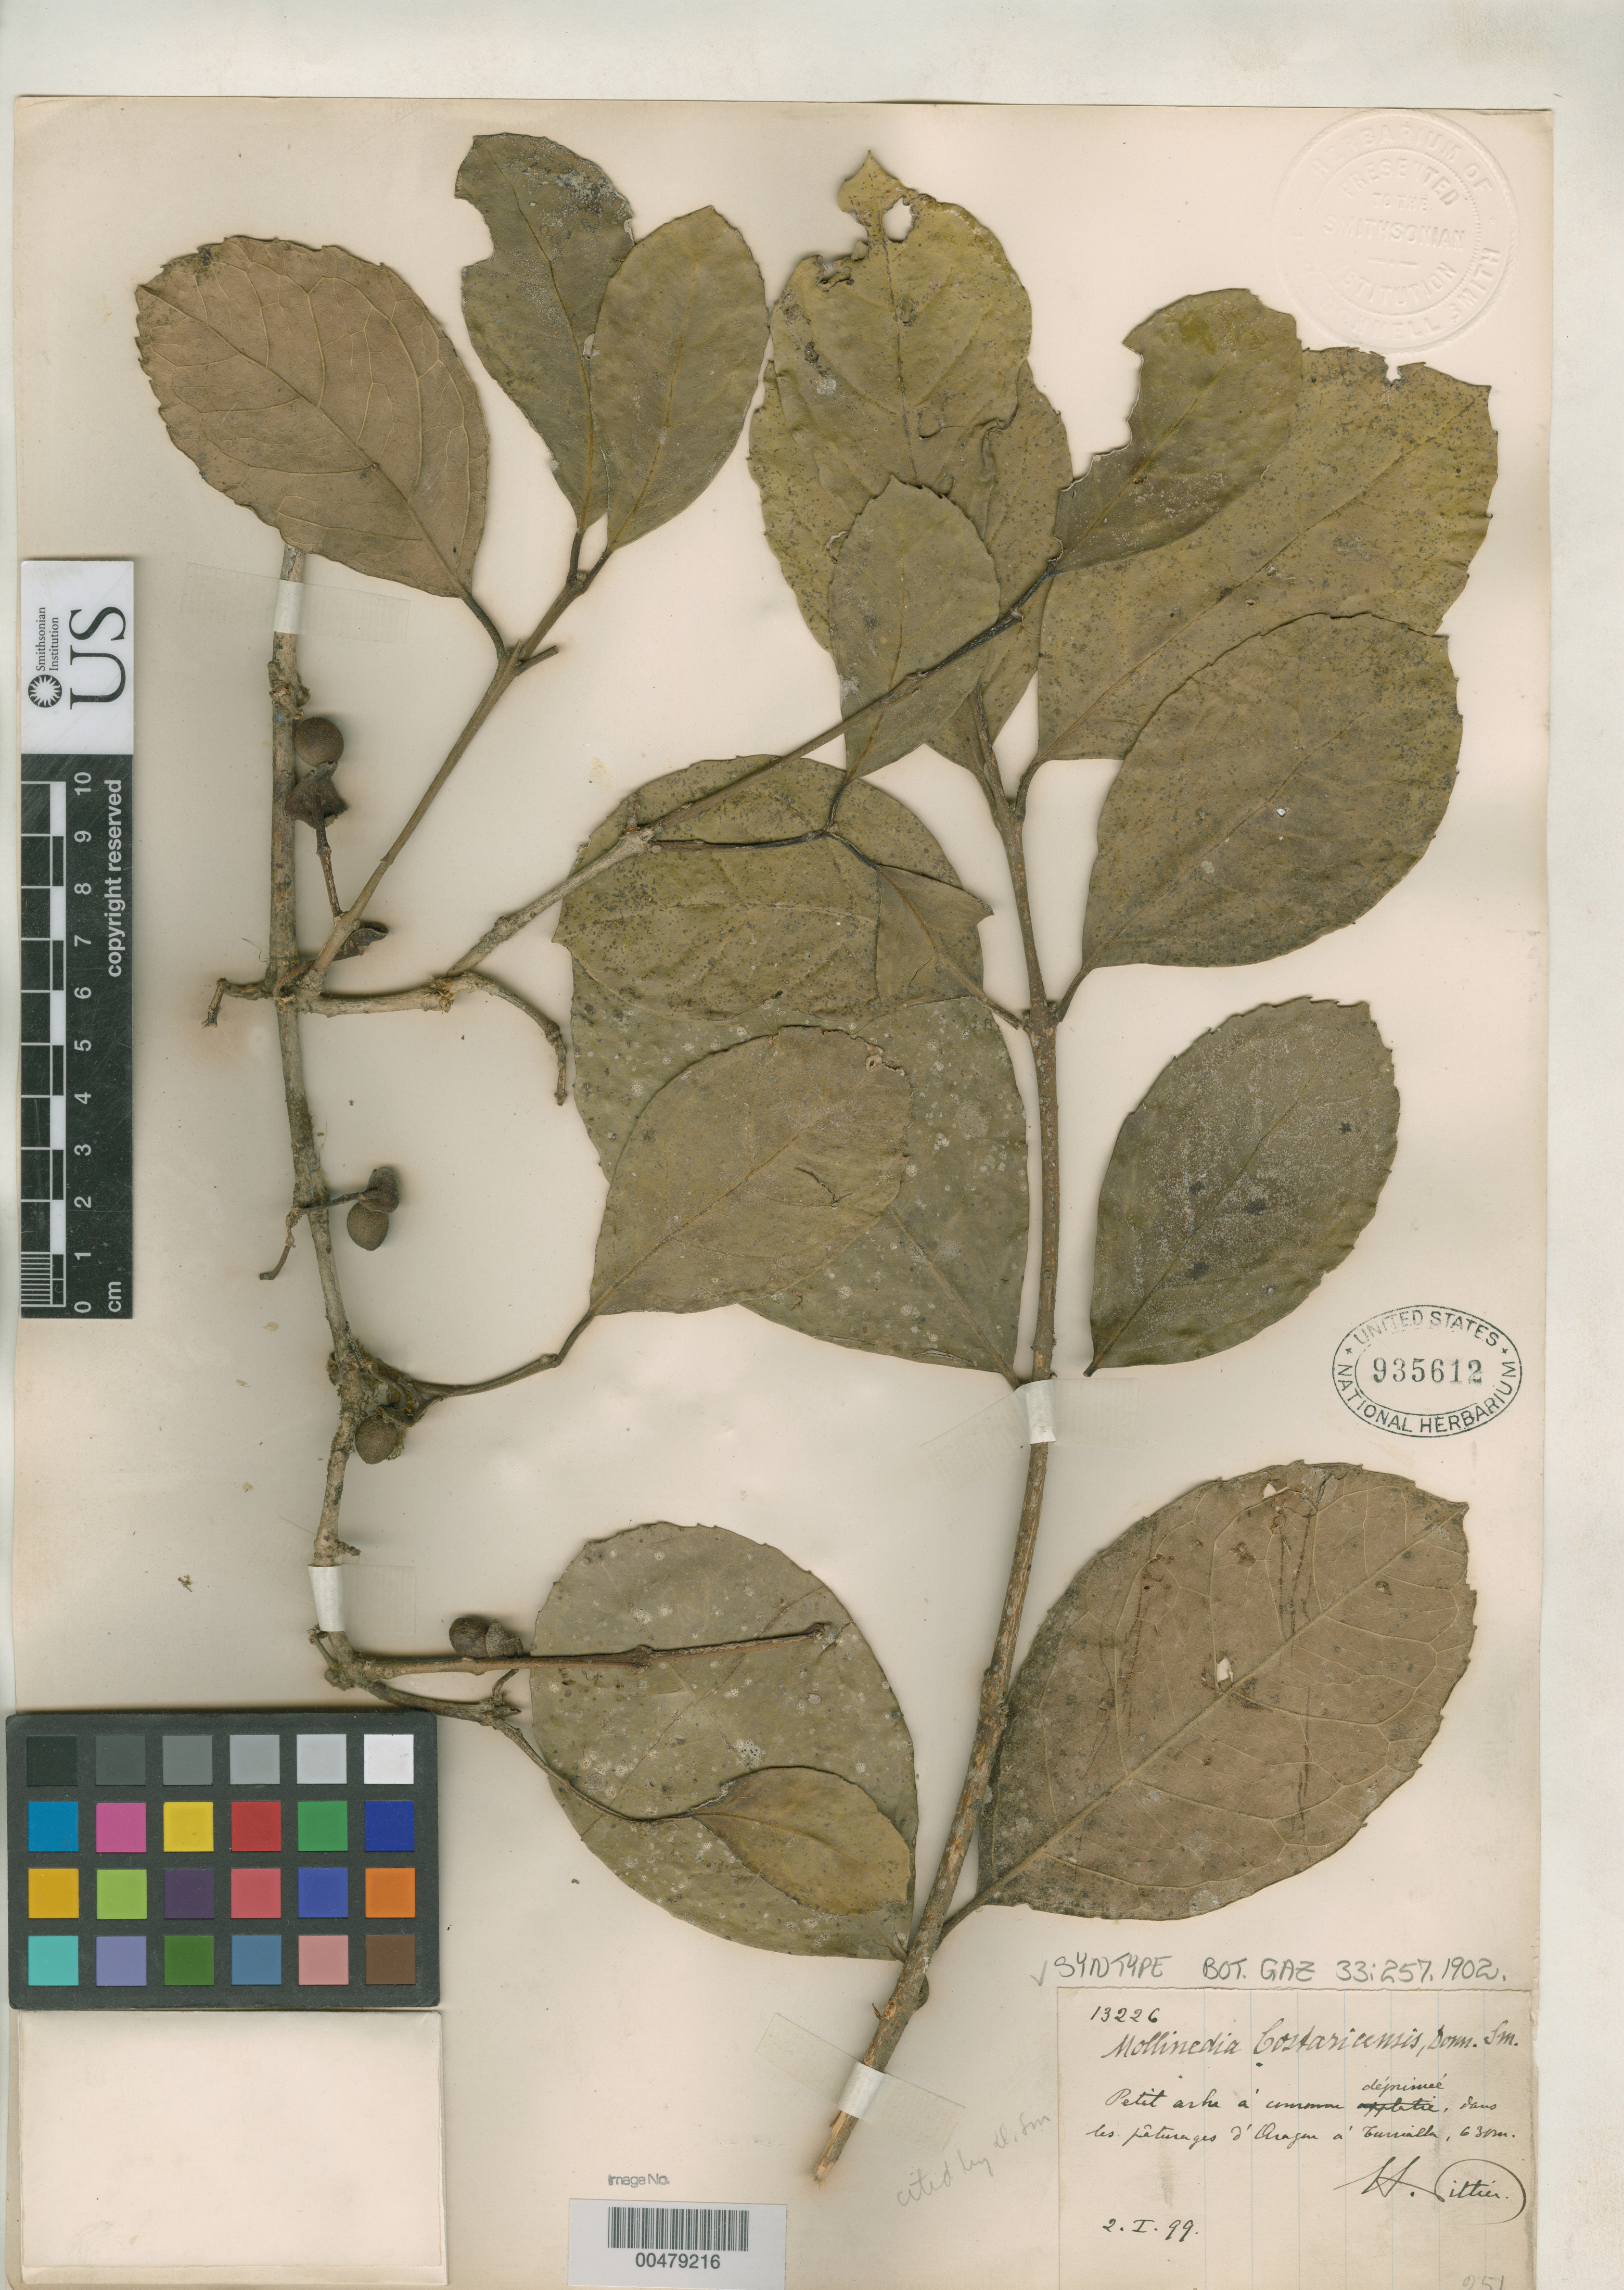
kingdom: Plantae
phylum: Tracheophyta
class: Magnoliopsida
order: Laurales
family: Monimiaceae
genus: Mollinedia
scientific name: Mollinedia costaricensis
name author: Donn. Sm.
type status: Syntype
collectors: H. F. Pittier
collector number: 13226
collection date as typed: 02 Jan 1899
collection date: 1899-01-02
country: Costa Rica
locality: Les paturages l'Aragu a Turrialba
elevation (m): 630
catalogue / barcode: US 935612